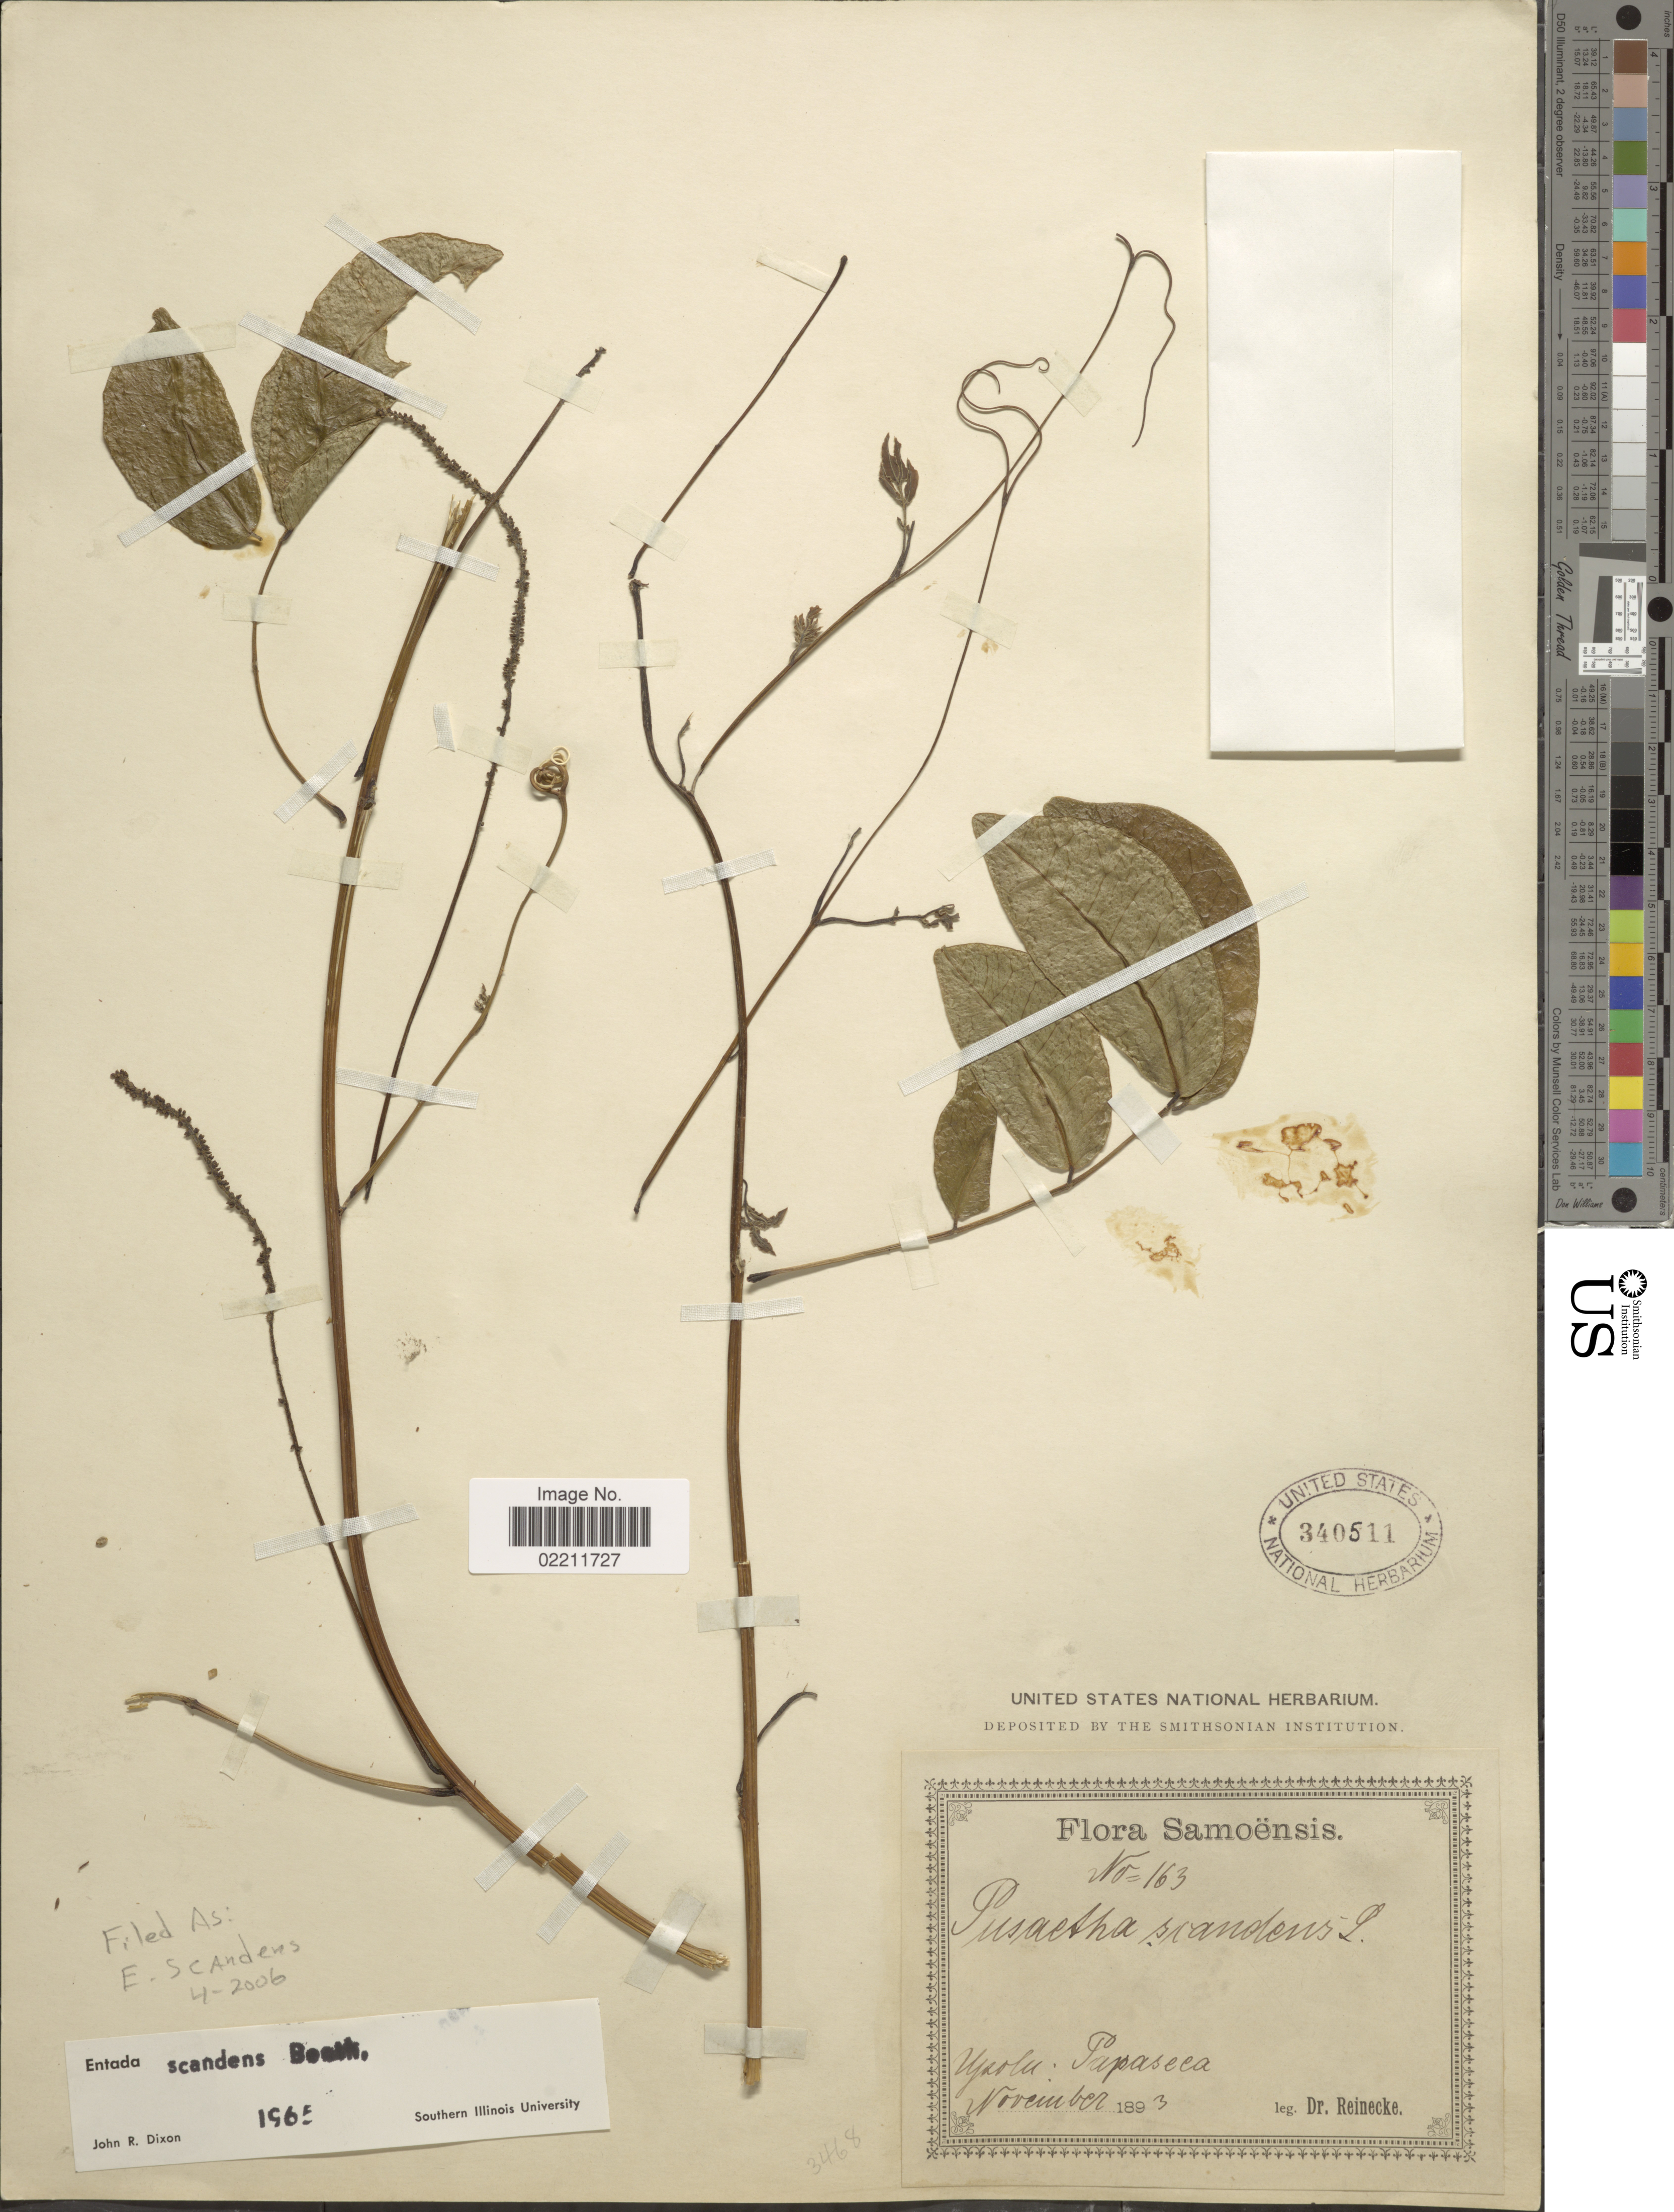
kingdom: Plantae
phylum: Tracheophyta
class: Magnoliopsida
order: Fabales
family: Fabaceae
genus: Entada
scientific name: Entada phaseoloides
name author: (L.) Merr.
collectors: -- Reinecke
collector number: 163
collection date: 1893-11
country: Samoa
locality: Upolu: Papaseca.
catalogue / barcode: US 340511